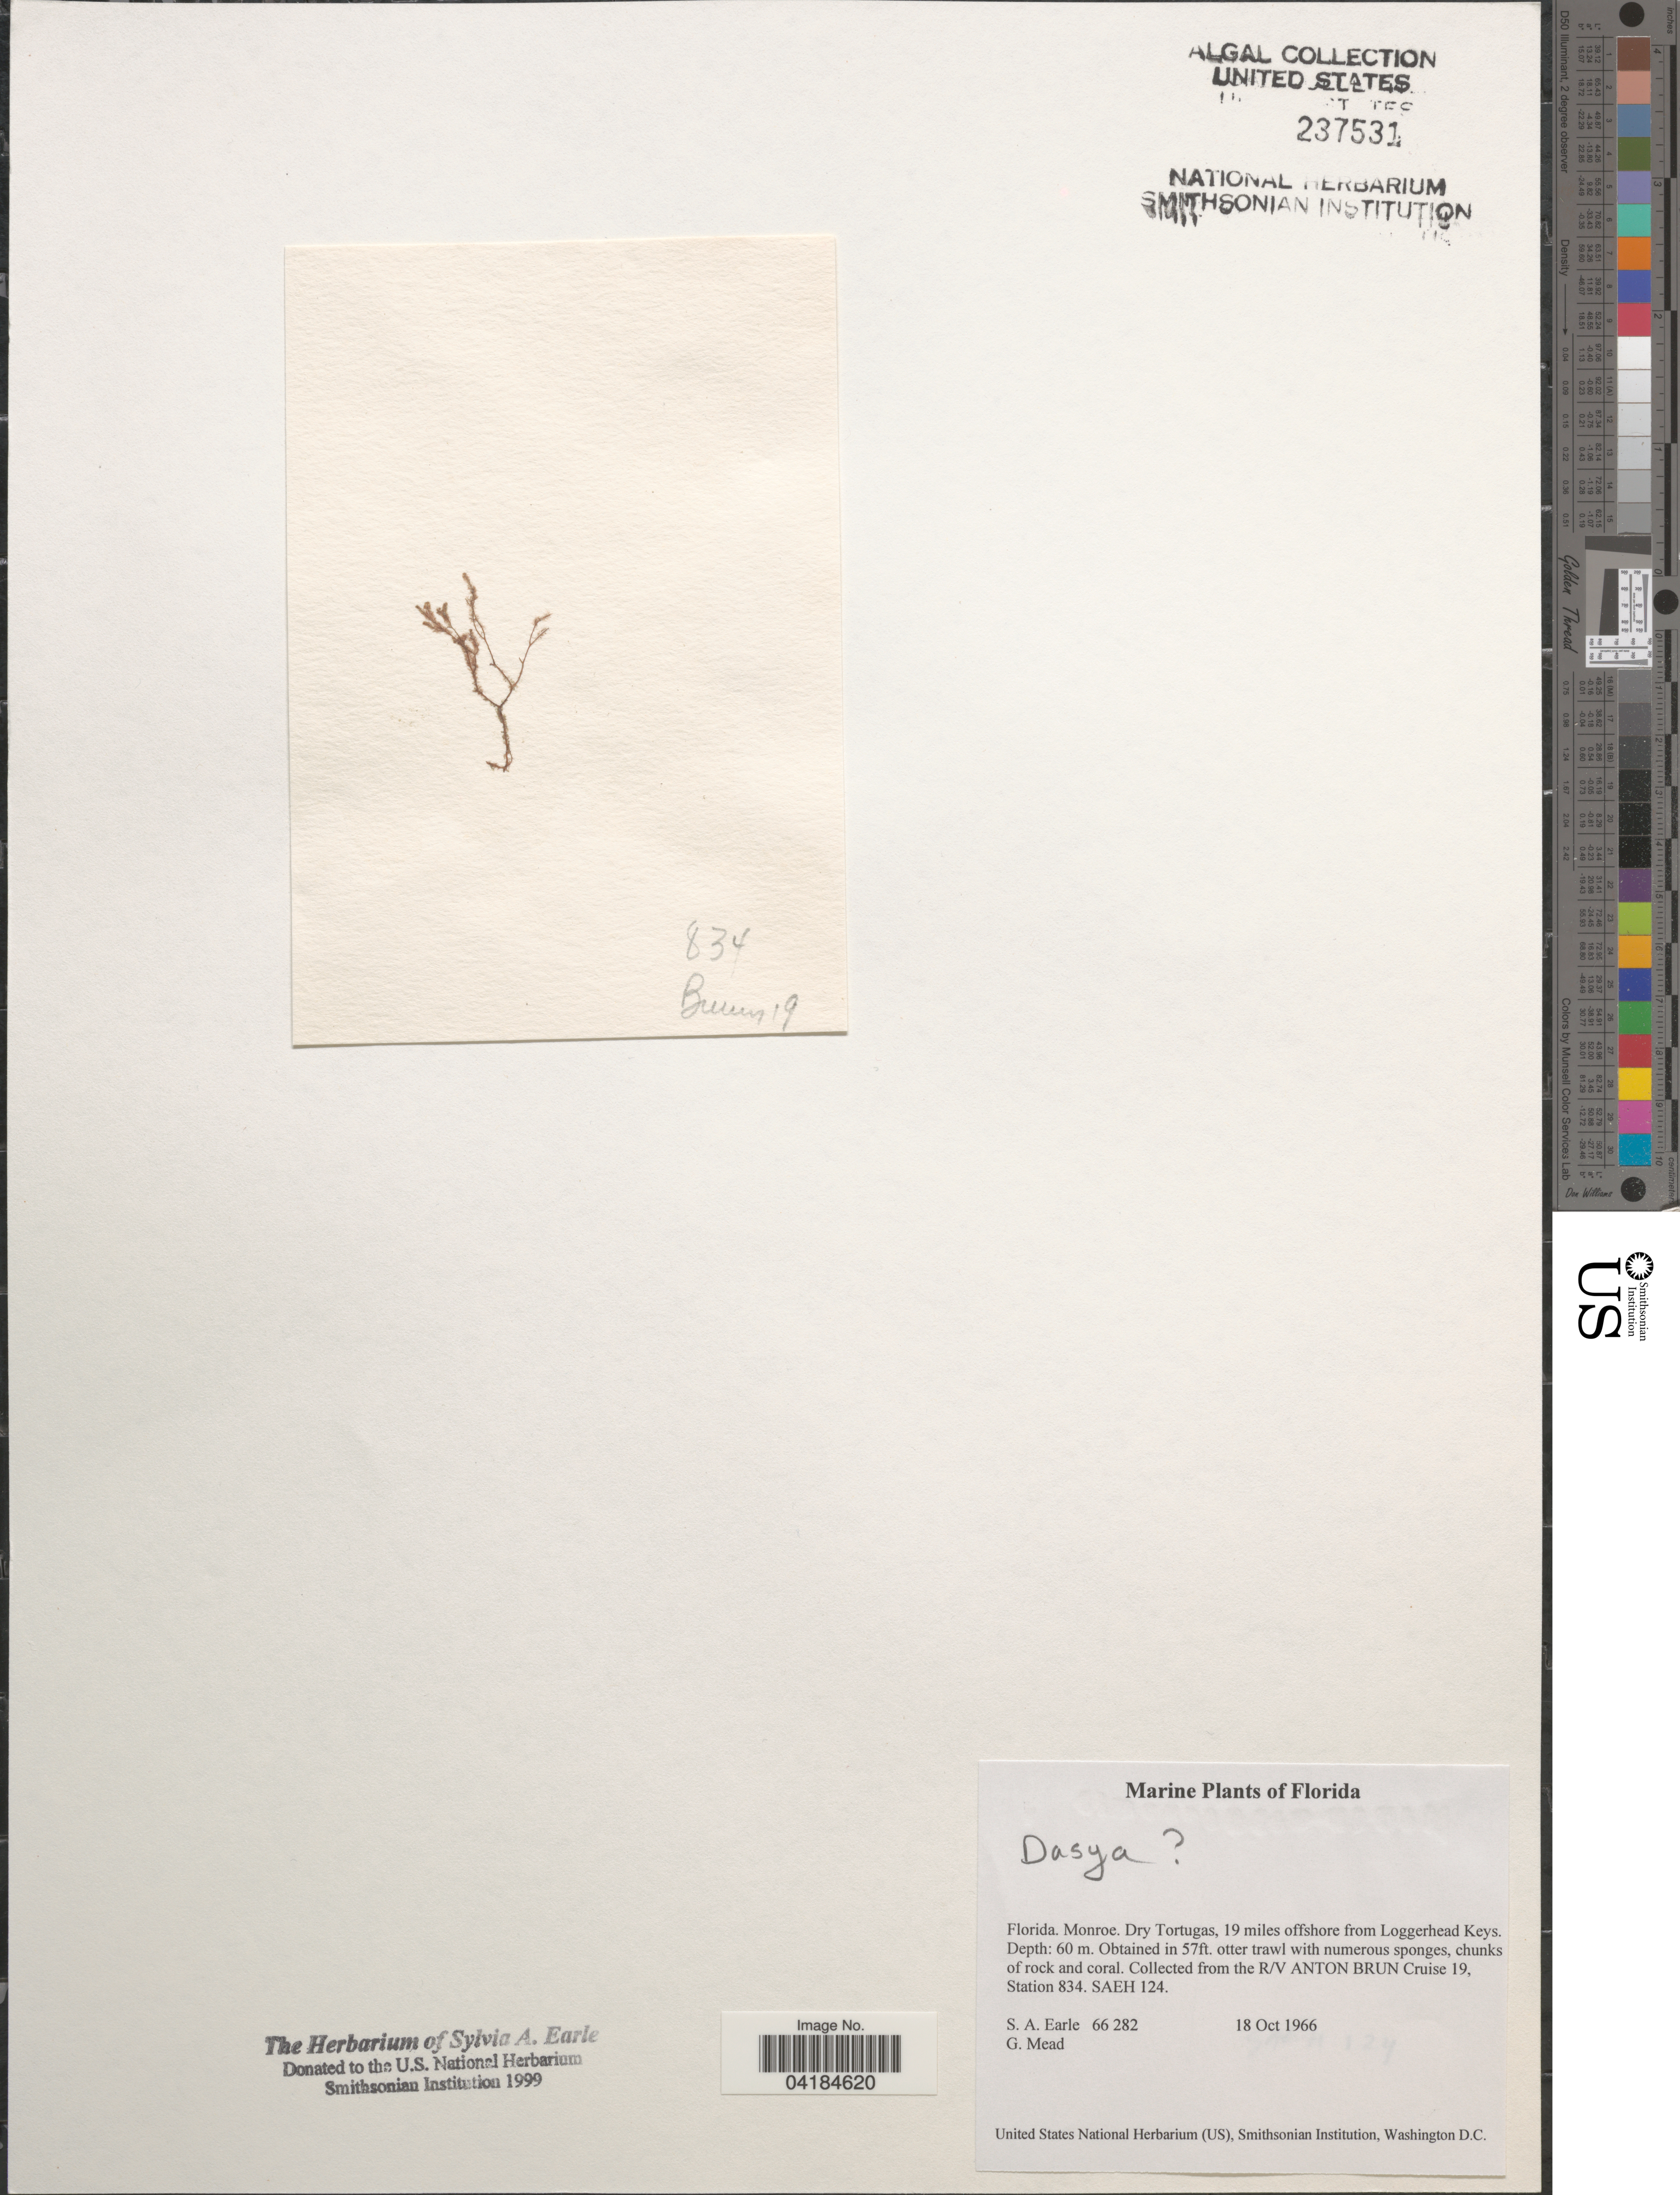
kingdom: Plantae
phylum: Rhodophyta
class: Florideophyceae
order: Ceramiales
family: Dasyaceae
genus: Dasya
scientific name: Dasya sp.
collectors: S. A. Earle & G. Mead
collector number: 66282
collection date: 1966-10-18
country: United States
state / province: Florida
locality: Monroe. Dry Tortugas, 19 miles offshore from Loggerhead Keys. The R/V ANTON BRUN Cruise 19, Station 834. SAEH 132.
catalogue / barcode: US 237531